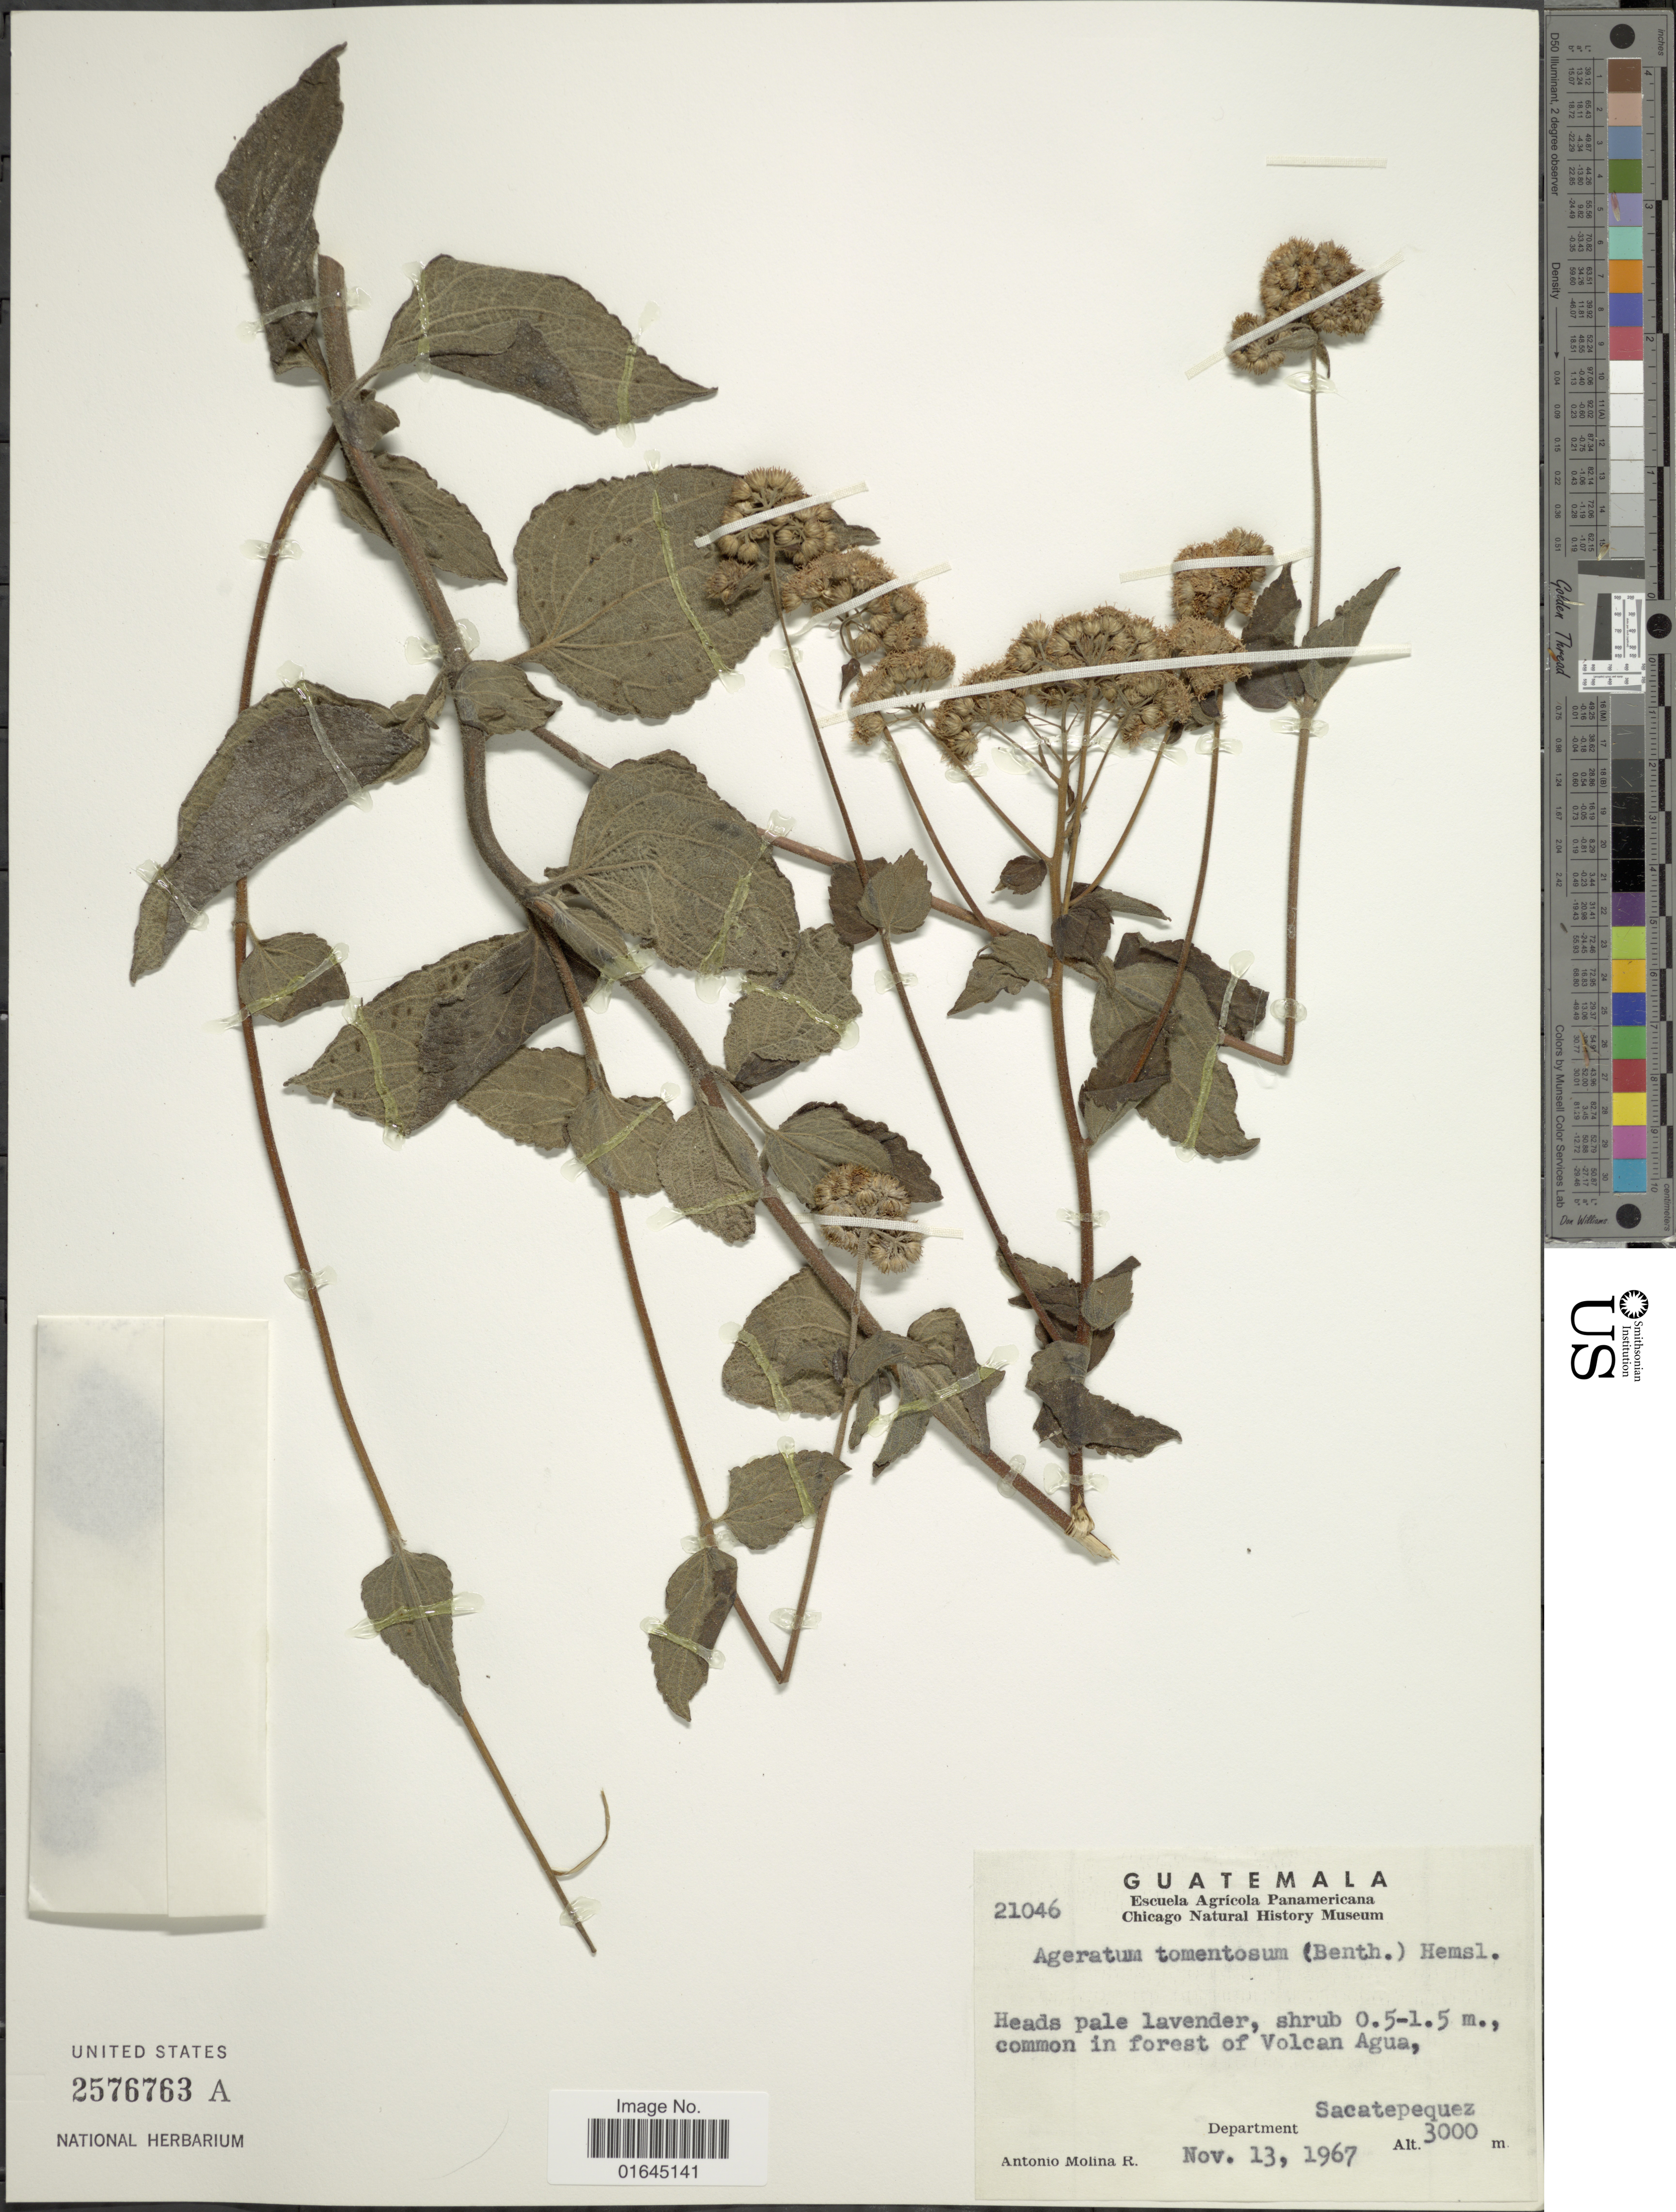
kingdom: Plantae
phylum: Tracheophyta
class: Magnoliopsida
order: Asterales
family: Asteraceae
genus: Ageratum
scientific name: Ageratum rugosum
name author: J.M. Coult.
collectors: A. Molina R.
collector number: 21406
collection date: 1967-11-13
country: Guatemala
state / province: Sacatepéquez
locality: In forest of Volcan Agua, Department Sacatepequez.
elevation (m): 3000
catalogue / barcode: US 2576763A